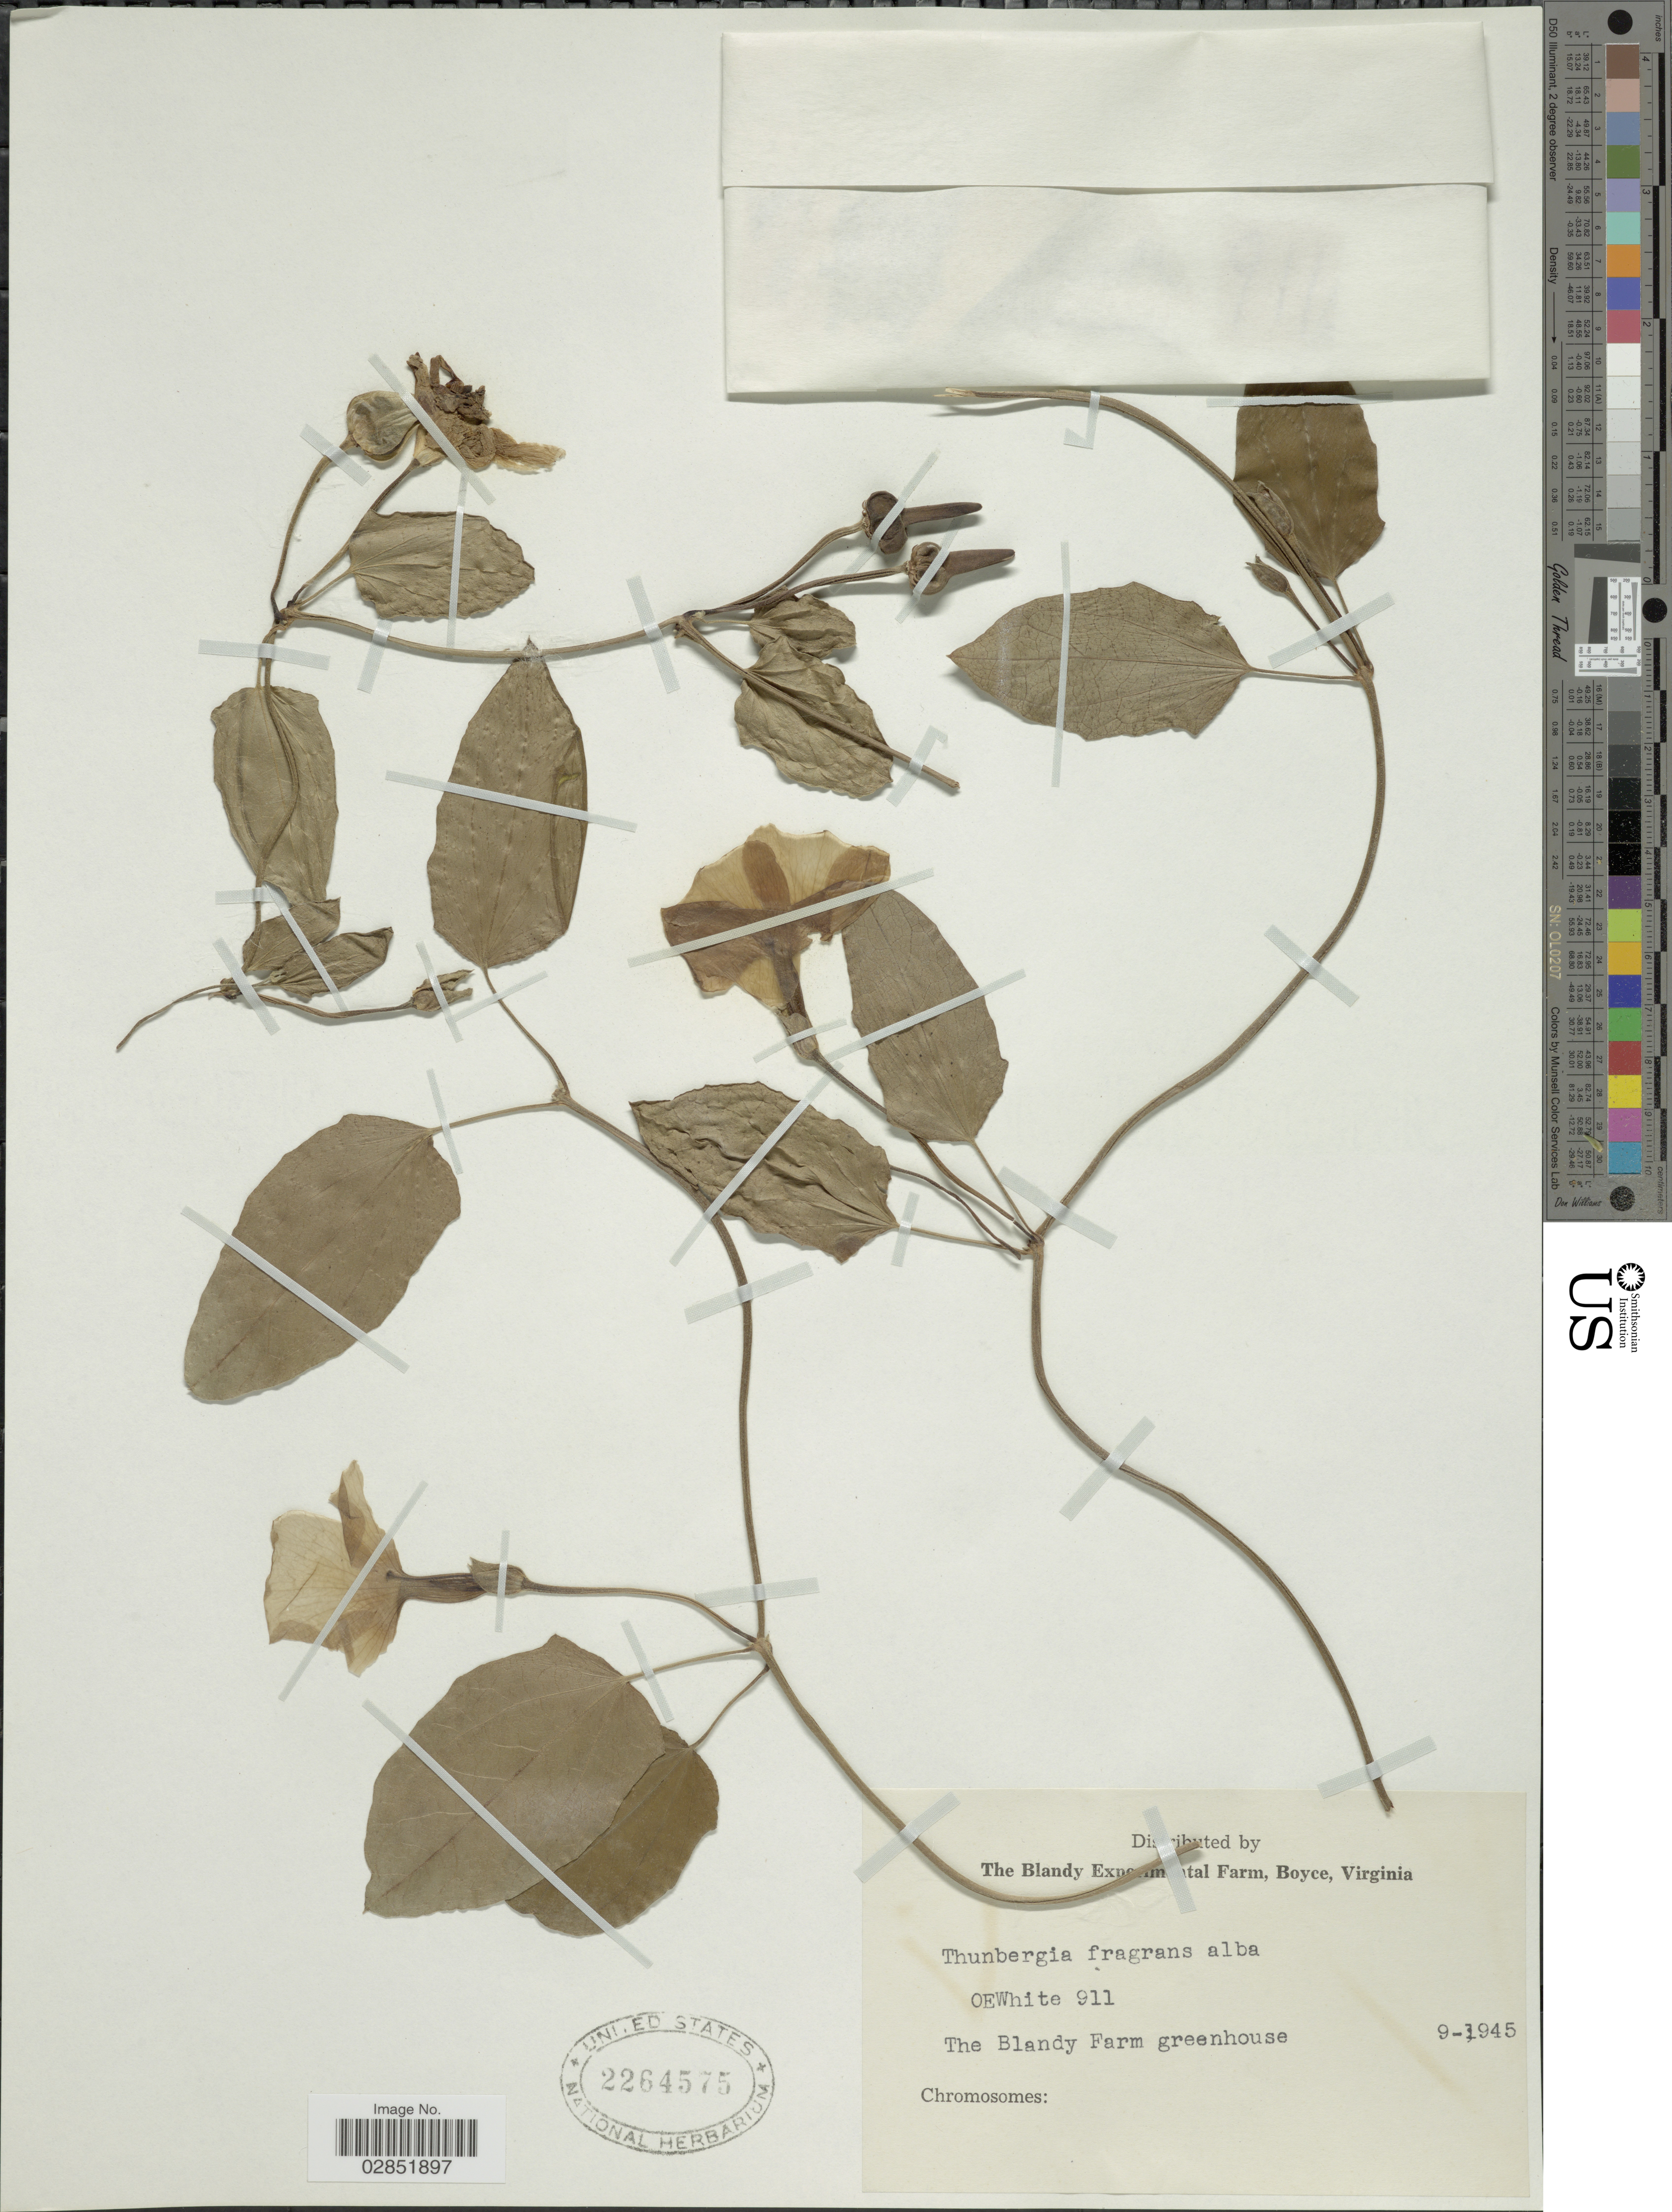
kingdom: Plantae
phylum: Tracheophyta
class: Magnoliopsida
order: Lamiales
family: Acanthaceae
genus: Thunbergia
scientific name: Thunbergia fragrans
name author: Roxb.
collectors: O. E. White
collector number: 911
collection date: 1945-09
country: United States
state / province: Virginia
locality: The Blandy Farm greenhouse.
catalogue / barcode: US 2264575